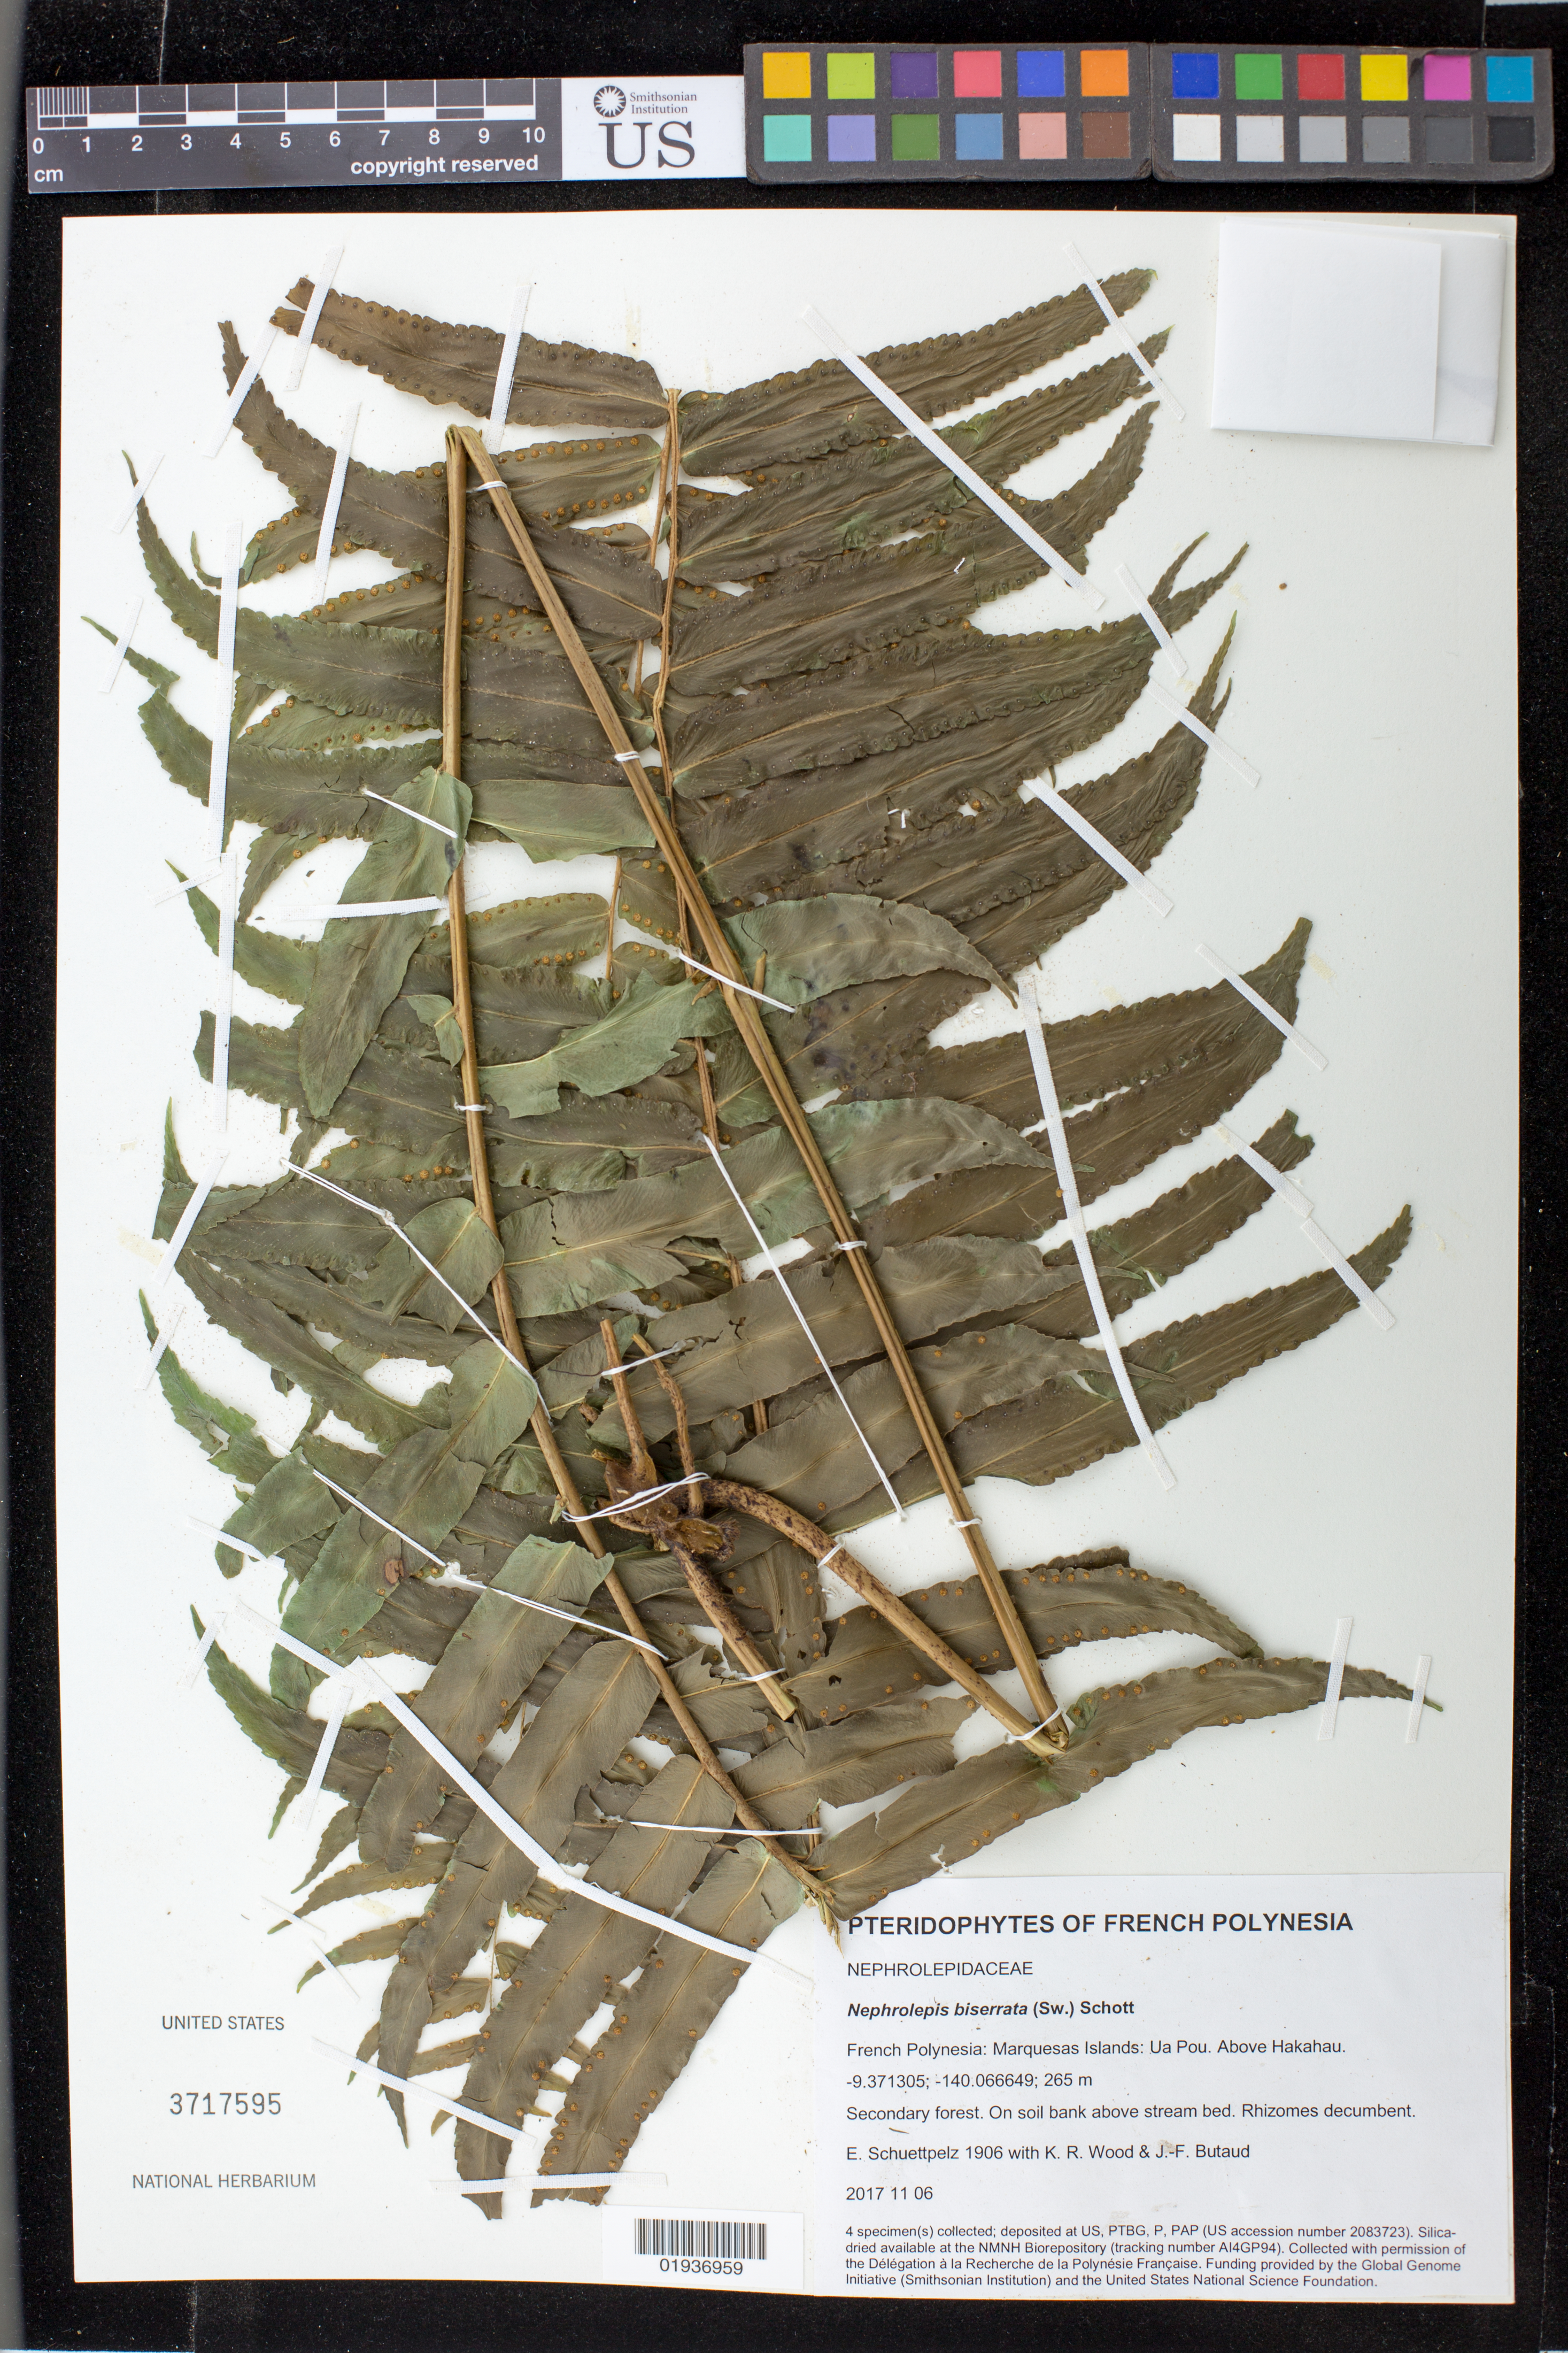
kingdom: Plantae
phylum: Tracheophyta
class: Polypodiopsida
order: Polypodiales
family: Nephrolepidaceae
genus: Nephrolepis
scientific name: Nephrolepis biserrata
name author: (Sw.) Schott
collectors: E. Schuettpelz, K. R. Wood & J. -F. Butaud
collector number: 1906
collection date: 2017-11-06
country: French Polynesia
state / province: Marquesas Islands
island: Ua Pou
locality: Above Hakahau.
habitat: Secondary forest.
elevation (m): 265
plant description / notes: Collected with permission of the Délégation à la Recherche de la Polynésie Française. Funding provided by the Global Genome Initiative (Smithsonian Institution) and the United States National Science Foundation. Silica dried tissue stored at AI4GP94 in the NMNH Biorepository, Smithsonian Institution.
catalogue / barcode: US 3717595